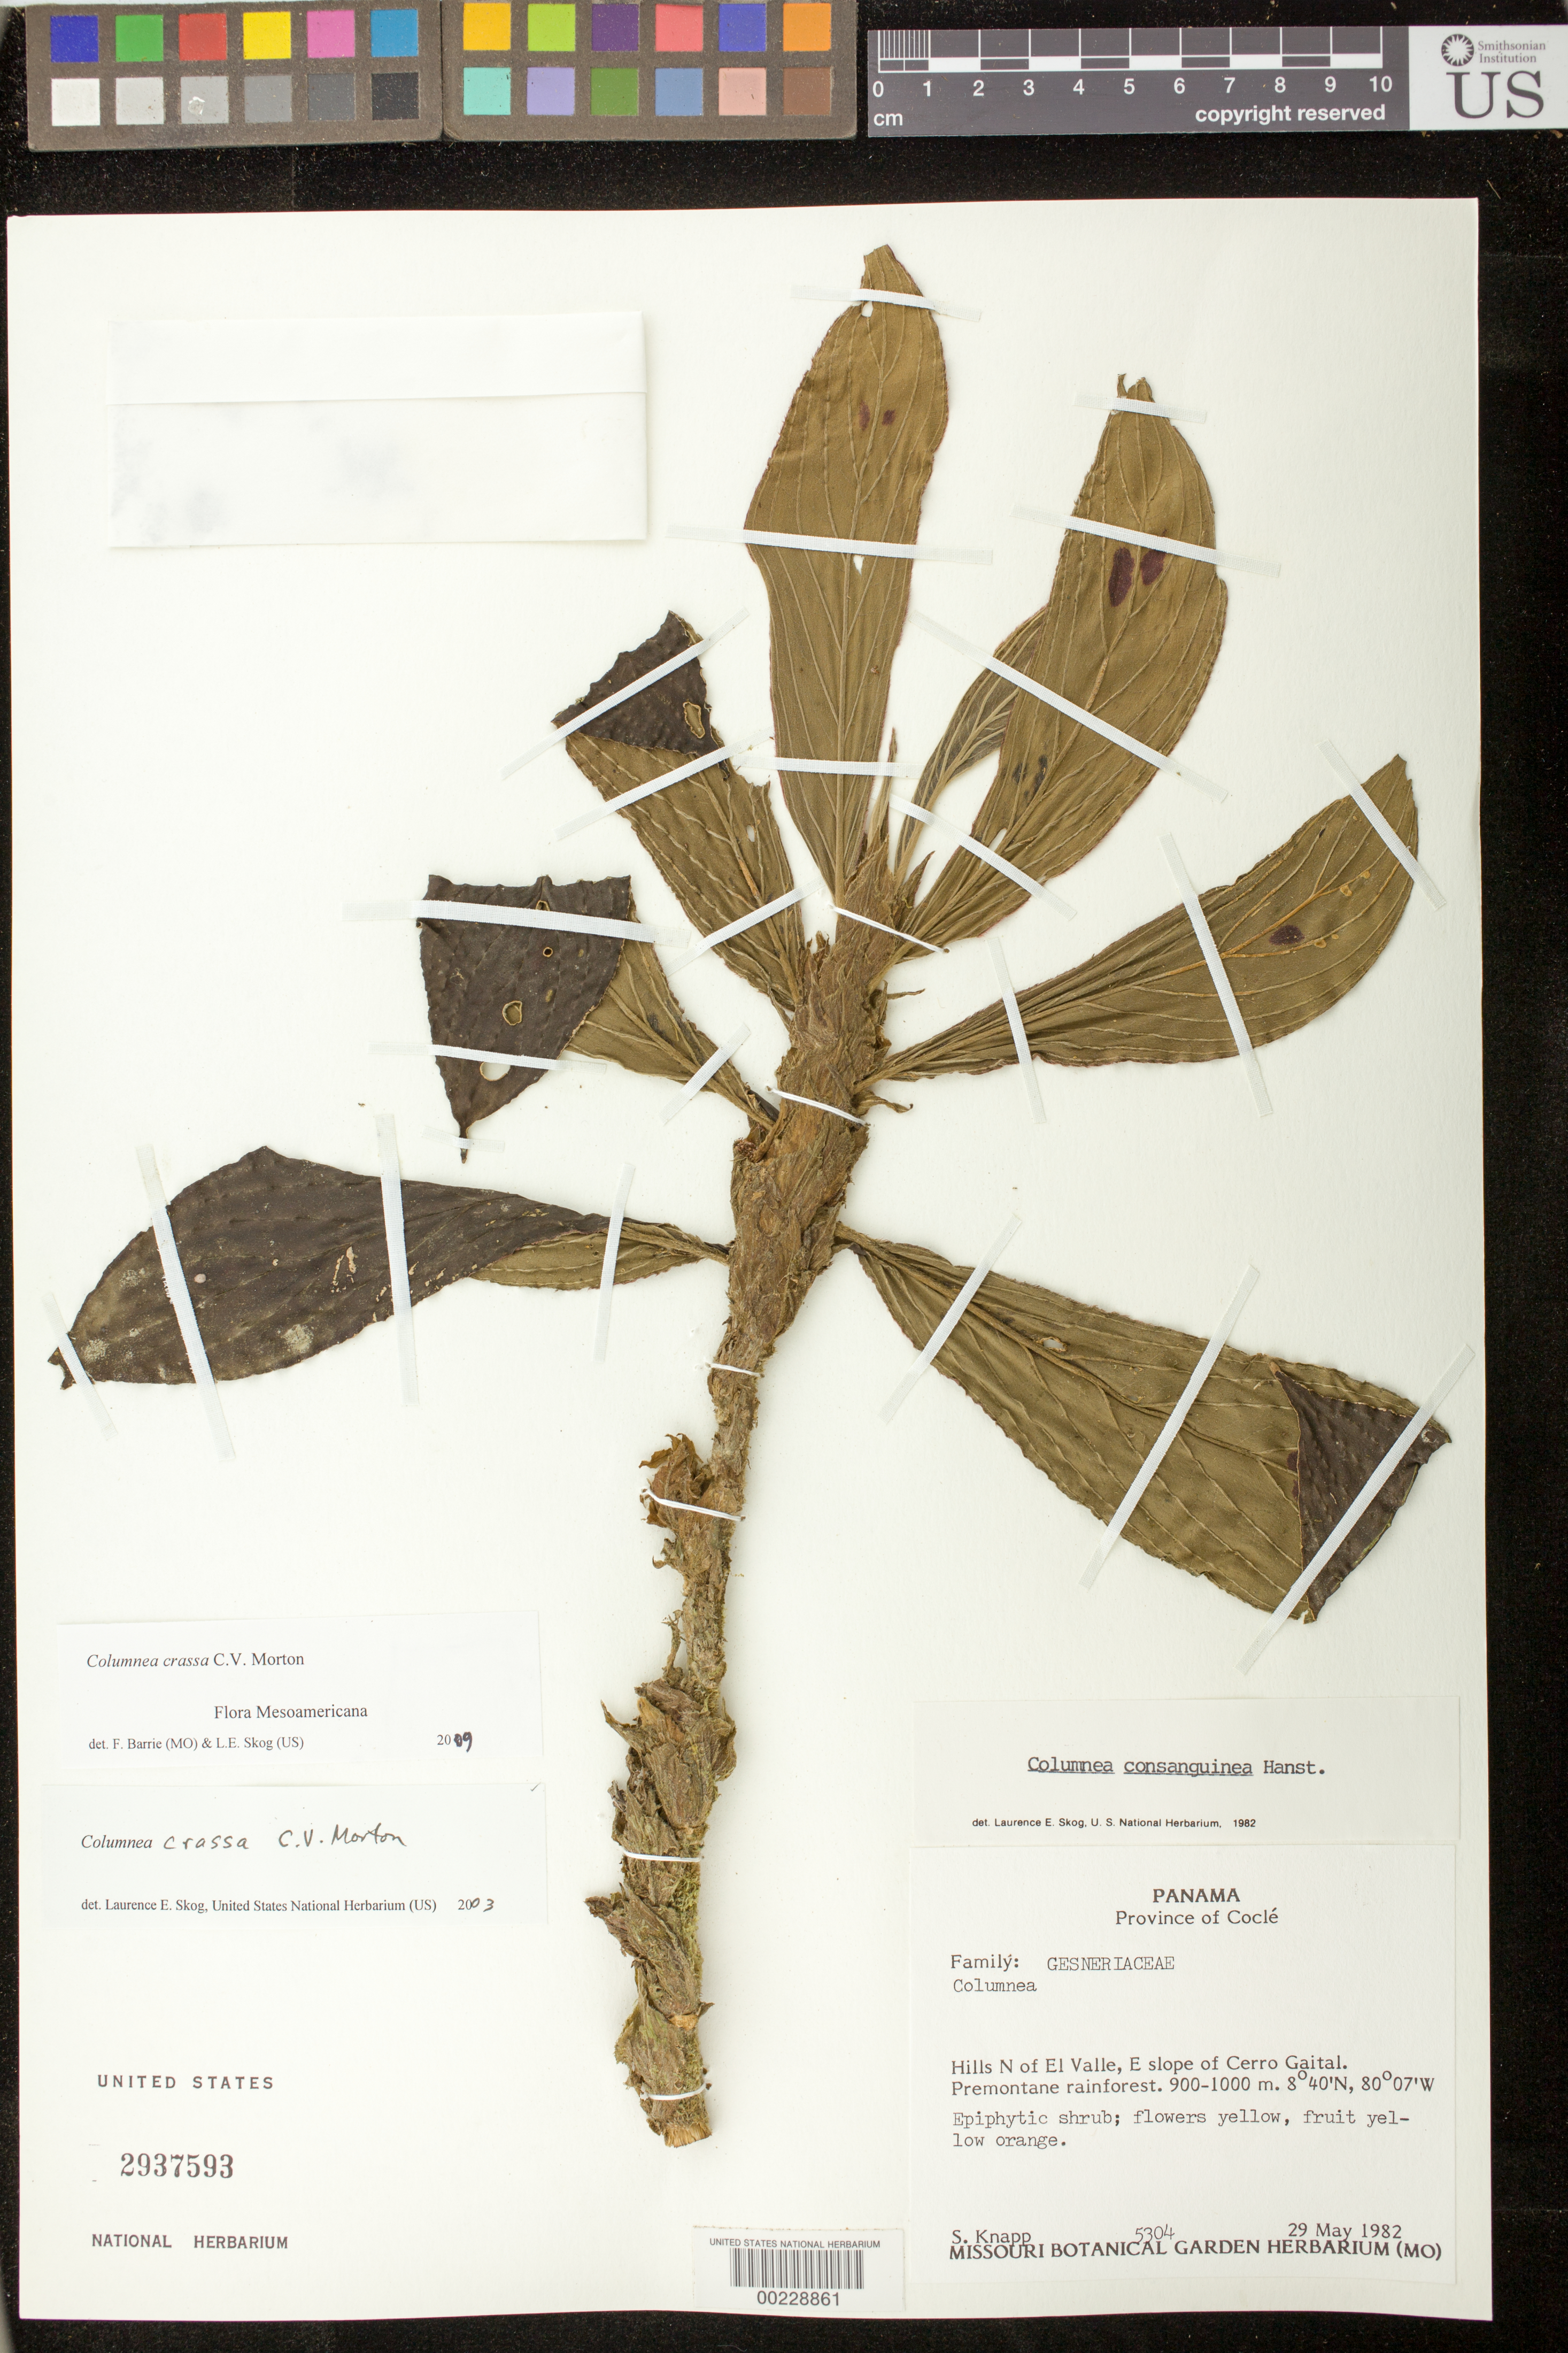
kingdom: Plantae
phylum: Tracheophyta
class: Magnoliopsida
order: Lamiales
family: Gesneriaceae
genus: Columnea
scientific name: Columnea crassa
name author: C.V. Morton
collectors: S. Knapp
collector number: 5304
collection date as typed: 29 May 1982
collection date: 1982-05-29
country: Panama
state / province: Coclé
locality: Hills N of El Valle, E slope of Cerro Gaital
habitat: Premontane rainforest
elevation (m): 900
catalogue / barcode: US 2937593